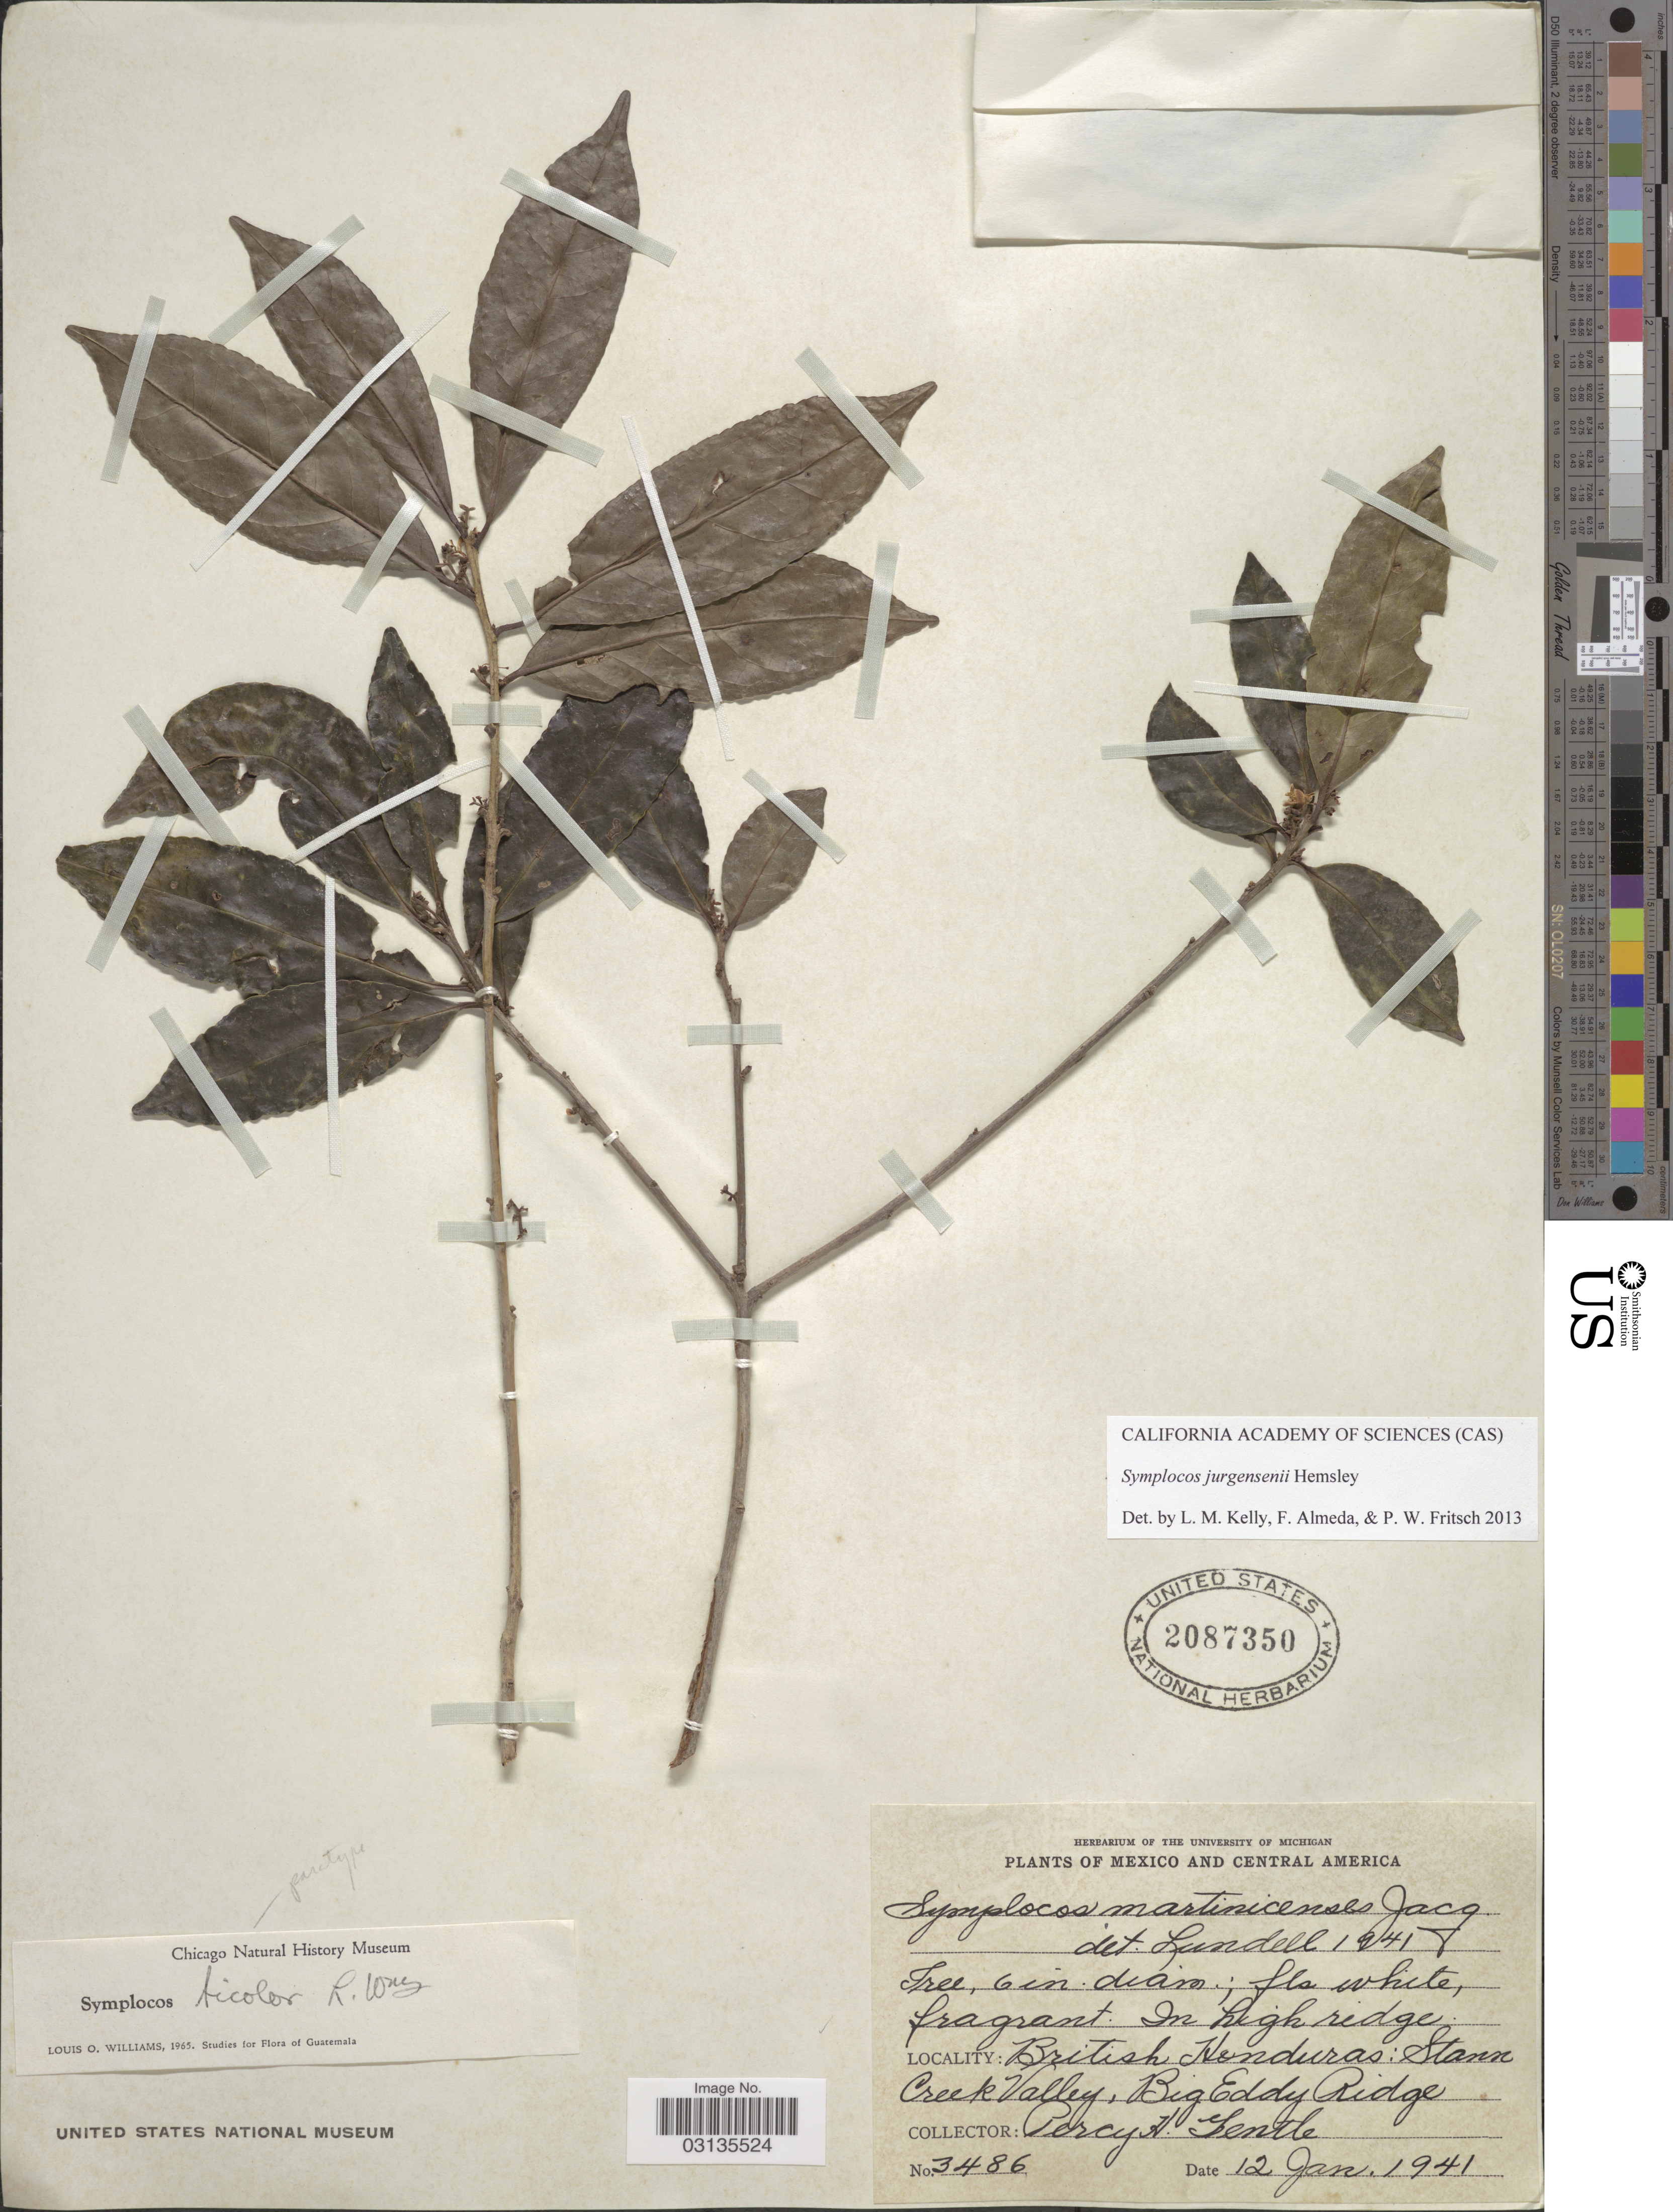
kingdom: Plantae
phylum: Tracheophyta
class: Magnoliopsida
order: Ericales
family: Symplocaceae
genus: Symplocos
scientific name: Symplocos jurgensenii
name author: Hemsl.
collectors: P. H. Gentle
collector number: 3486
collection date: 1941-01-12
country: Belize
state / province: Stann Creek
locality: British Honduras: Stann Creek Valley, Big Eddy Ridge.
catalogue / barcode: US 2087350